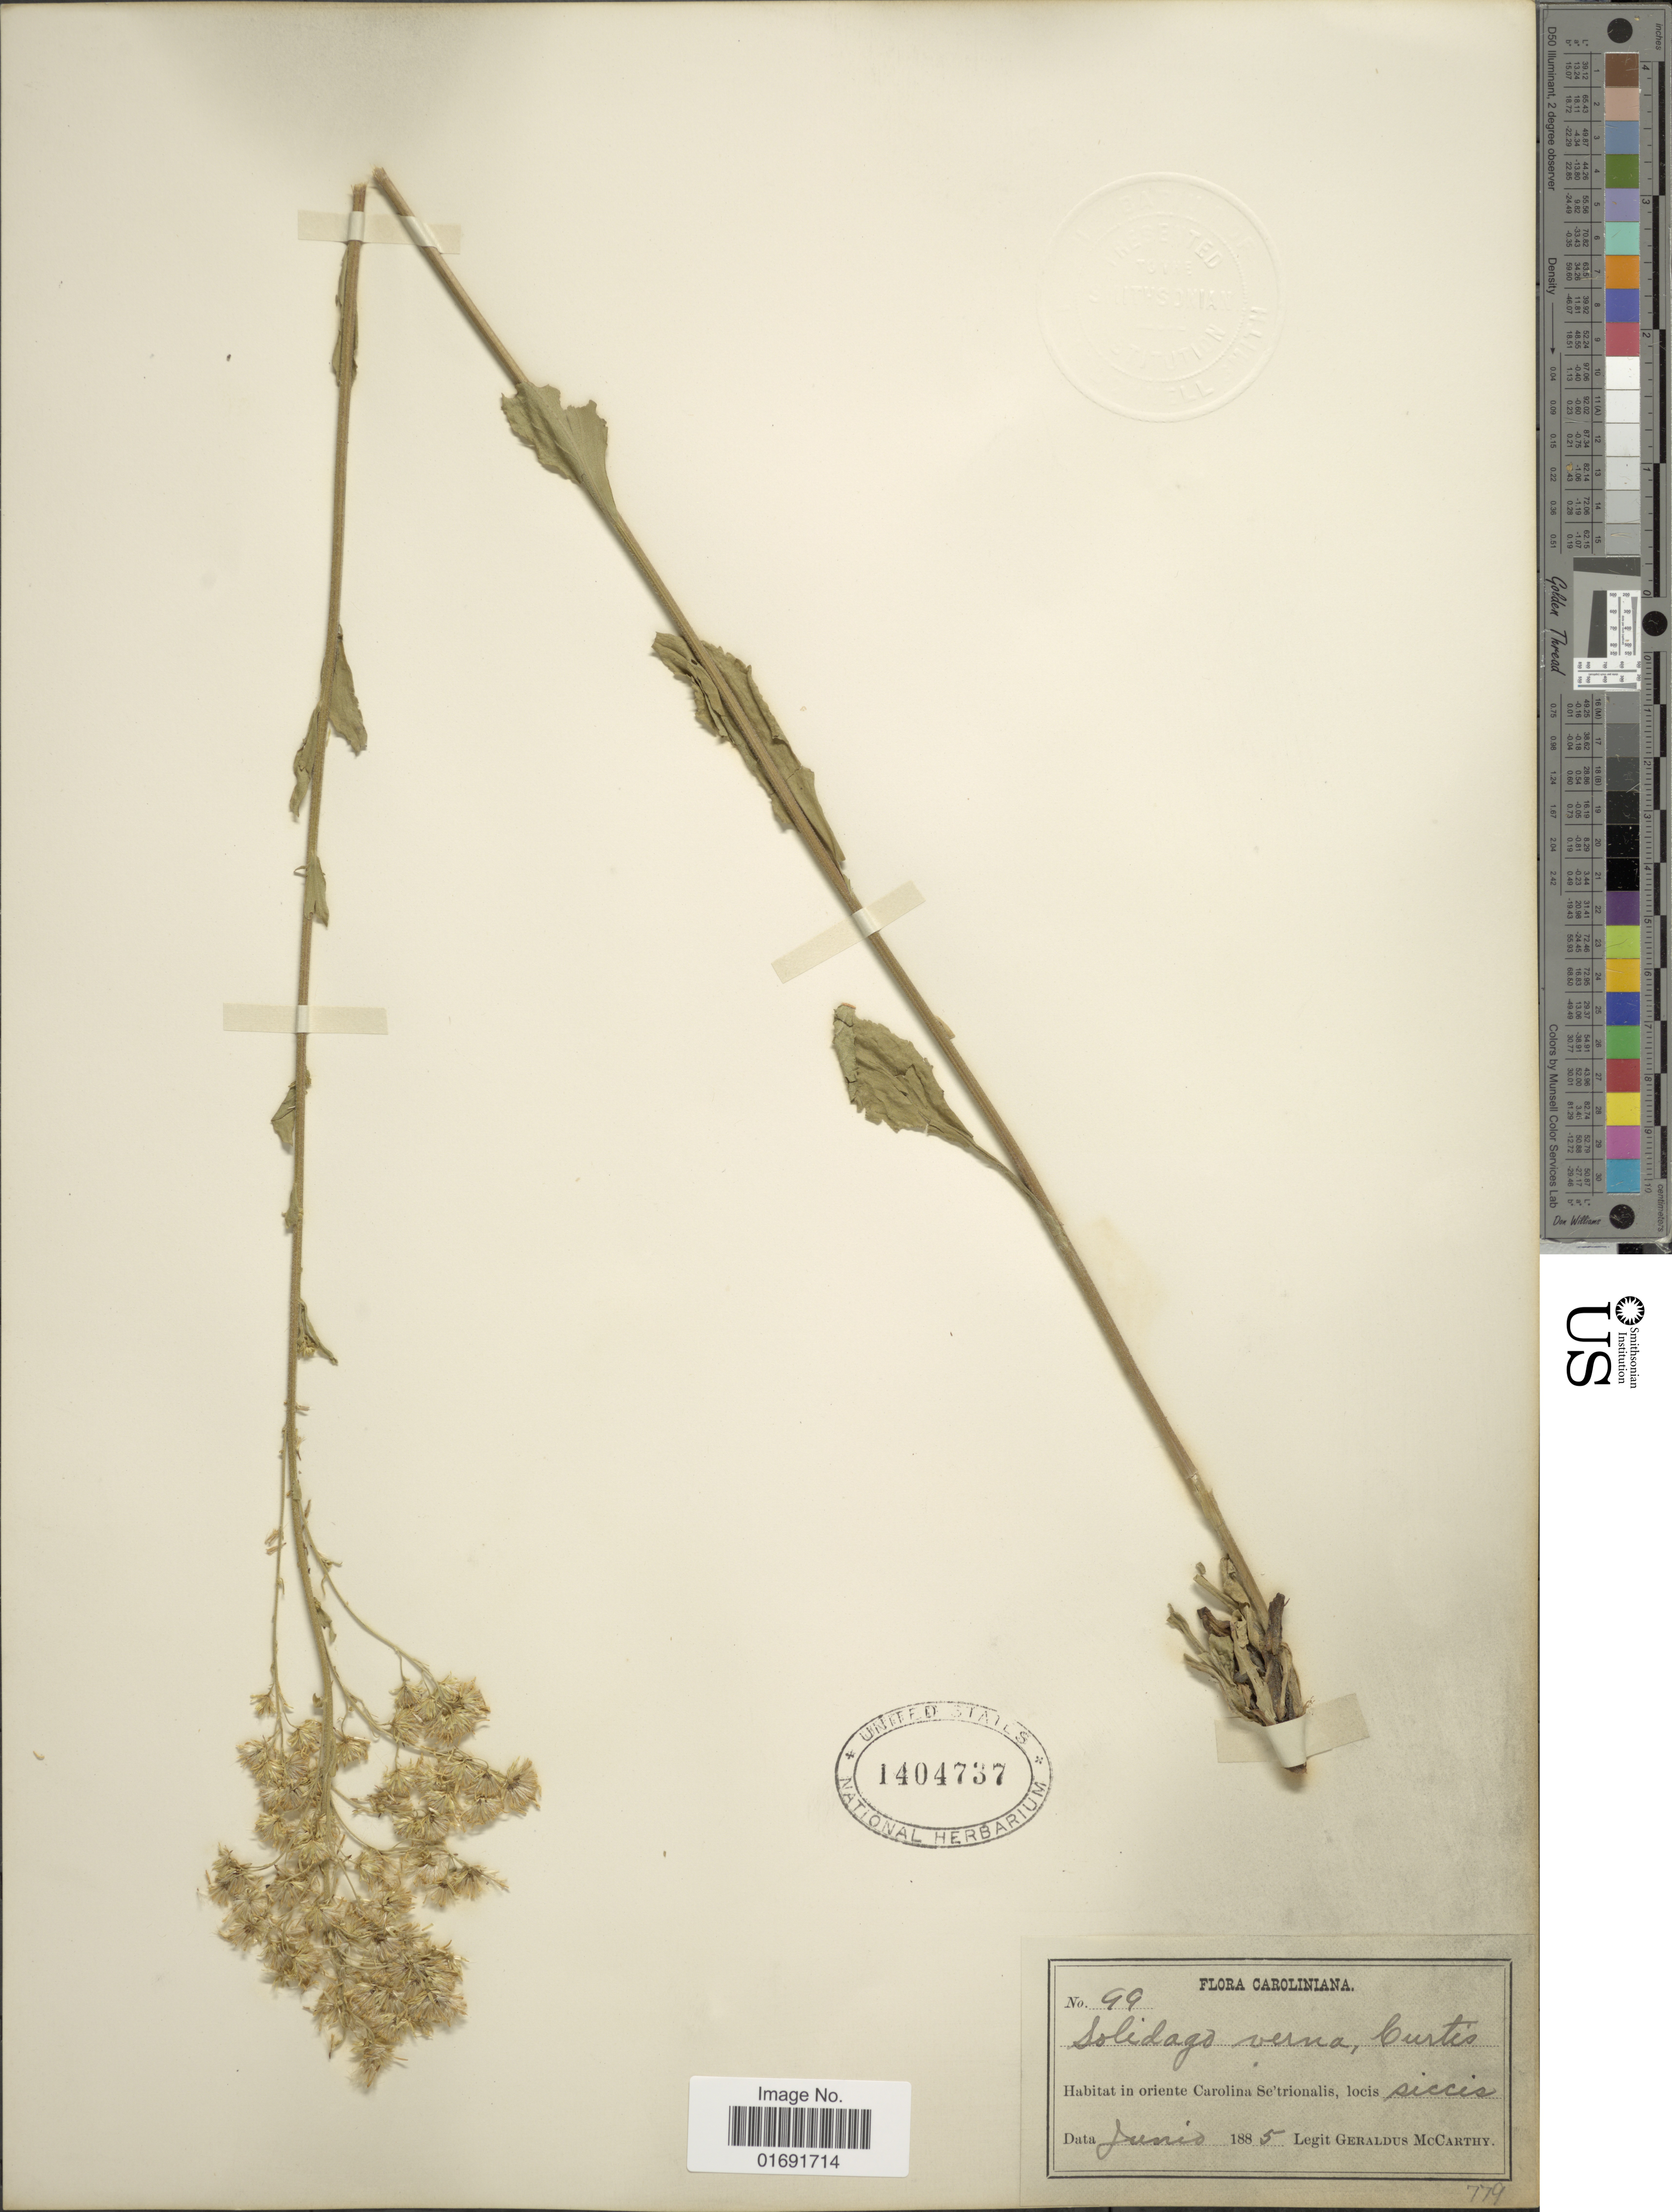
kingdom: Plantae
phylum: Tracheophyta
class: Magnoliopsida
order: Asterales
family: Asteraceae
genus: Solidago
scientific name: Solidago verna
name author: M.A. Curtis ex Torr. & A. Gray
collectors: M. McCarthy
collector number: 99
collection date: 1885-06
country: United States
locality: Caroliniana, Oriente Carolina Se'trionalis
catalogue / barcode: US 1404737